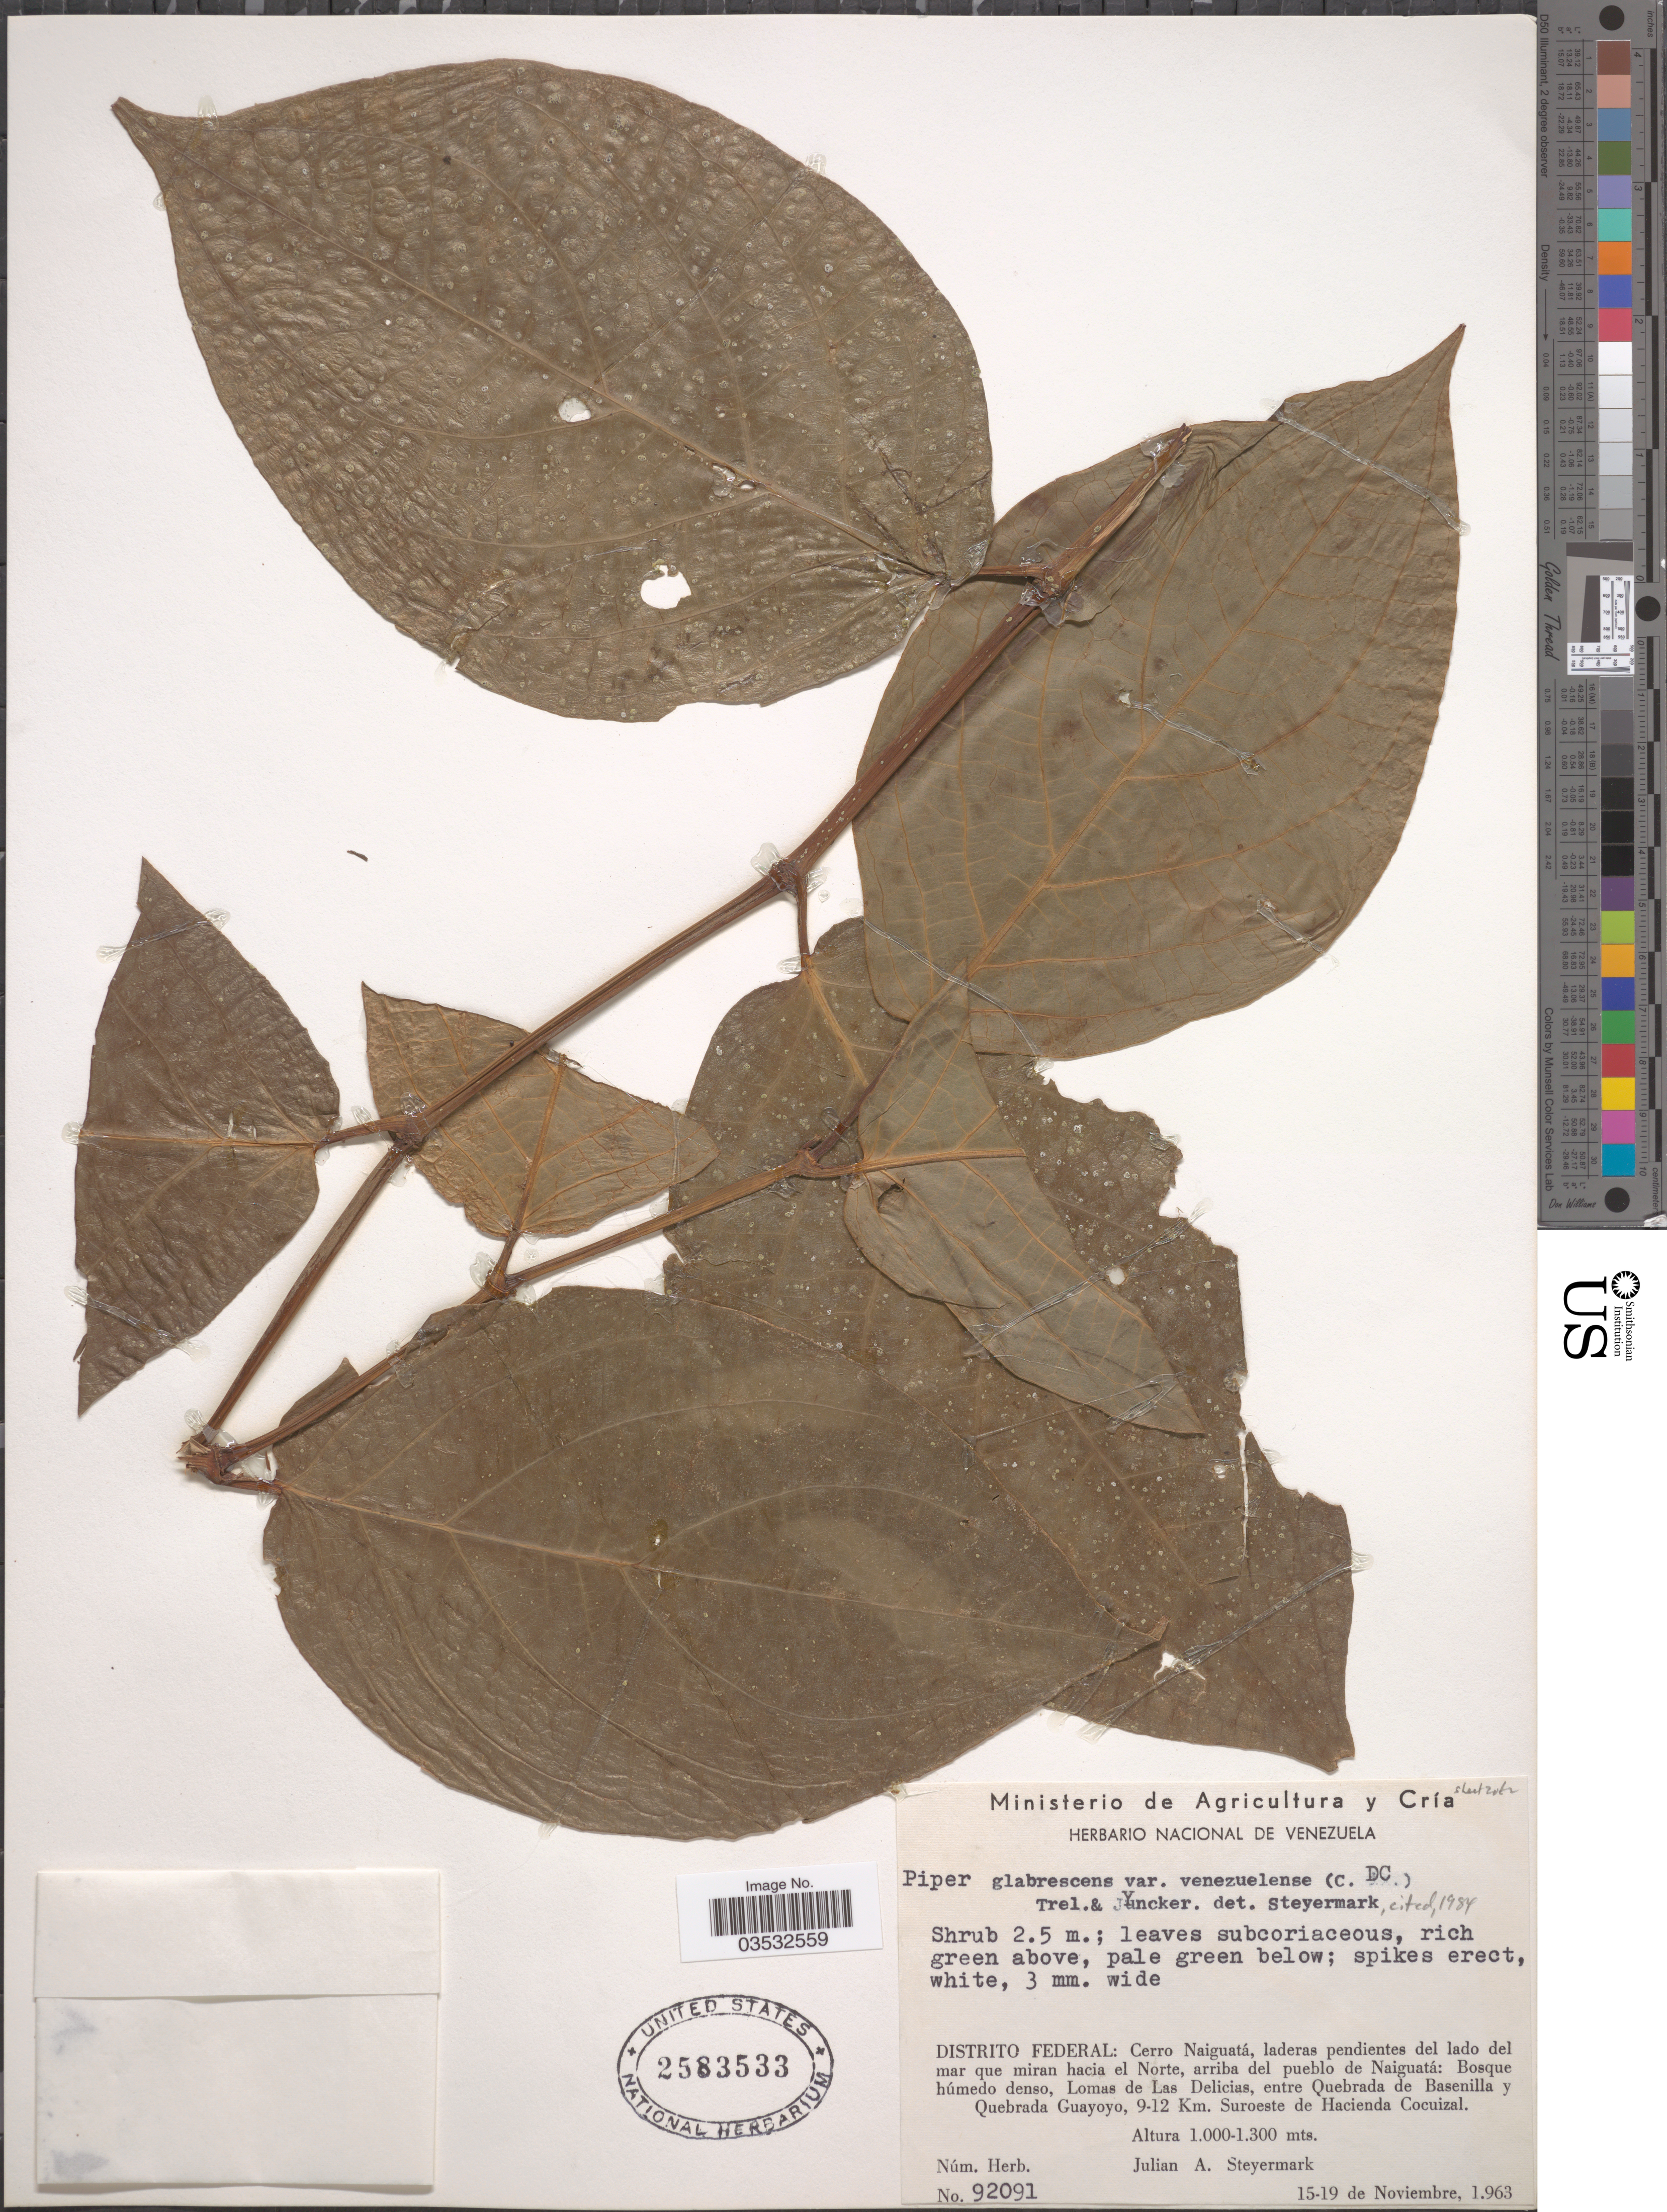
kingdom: Plantae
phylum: Tracheophyta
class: Magnoliopsida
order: Piperales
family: Piperaceae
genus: Piper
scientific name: Piper glabrescens var. venezuelense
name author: (C. DC.) Trel. & Yunck.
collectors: J. Steyermark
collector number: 92091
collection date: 1963-11-15/1963-11-19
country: Venezuela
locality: Distrito Federal: Cerro Naiguatá, laderas pendientes del lado del mar que miran hacia el Norte, arriba del pueblo de Naiguatá: Bosque húmedo denso, Lomas de Las Delicias, entre Quebrada de Basenilla y Quebrada Guayoyo, 9-12 Km. Suroeste de Hacienda Cocuizal.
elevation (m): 1000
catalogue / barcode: US 2583533